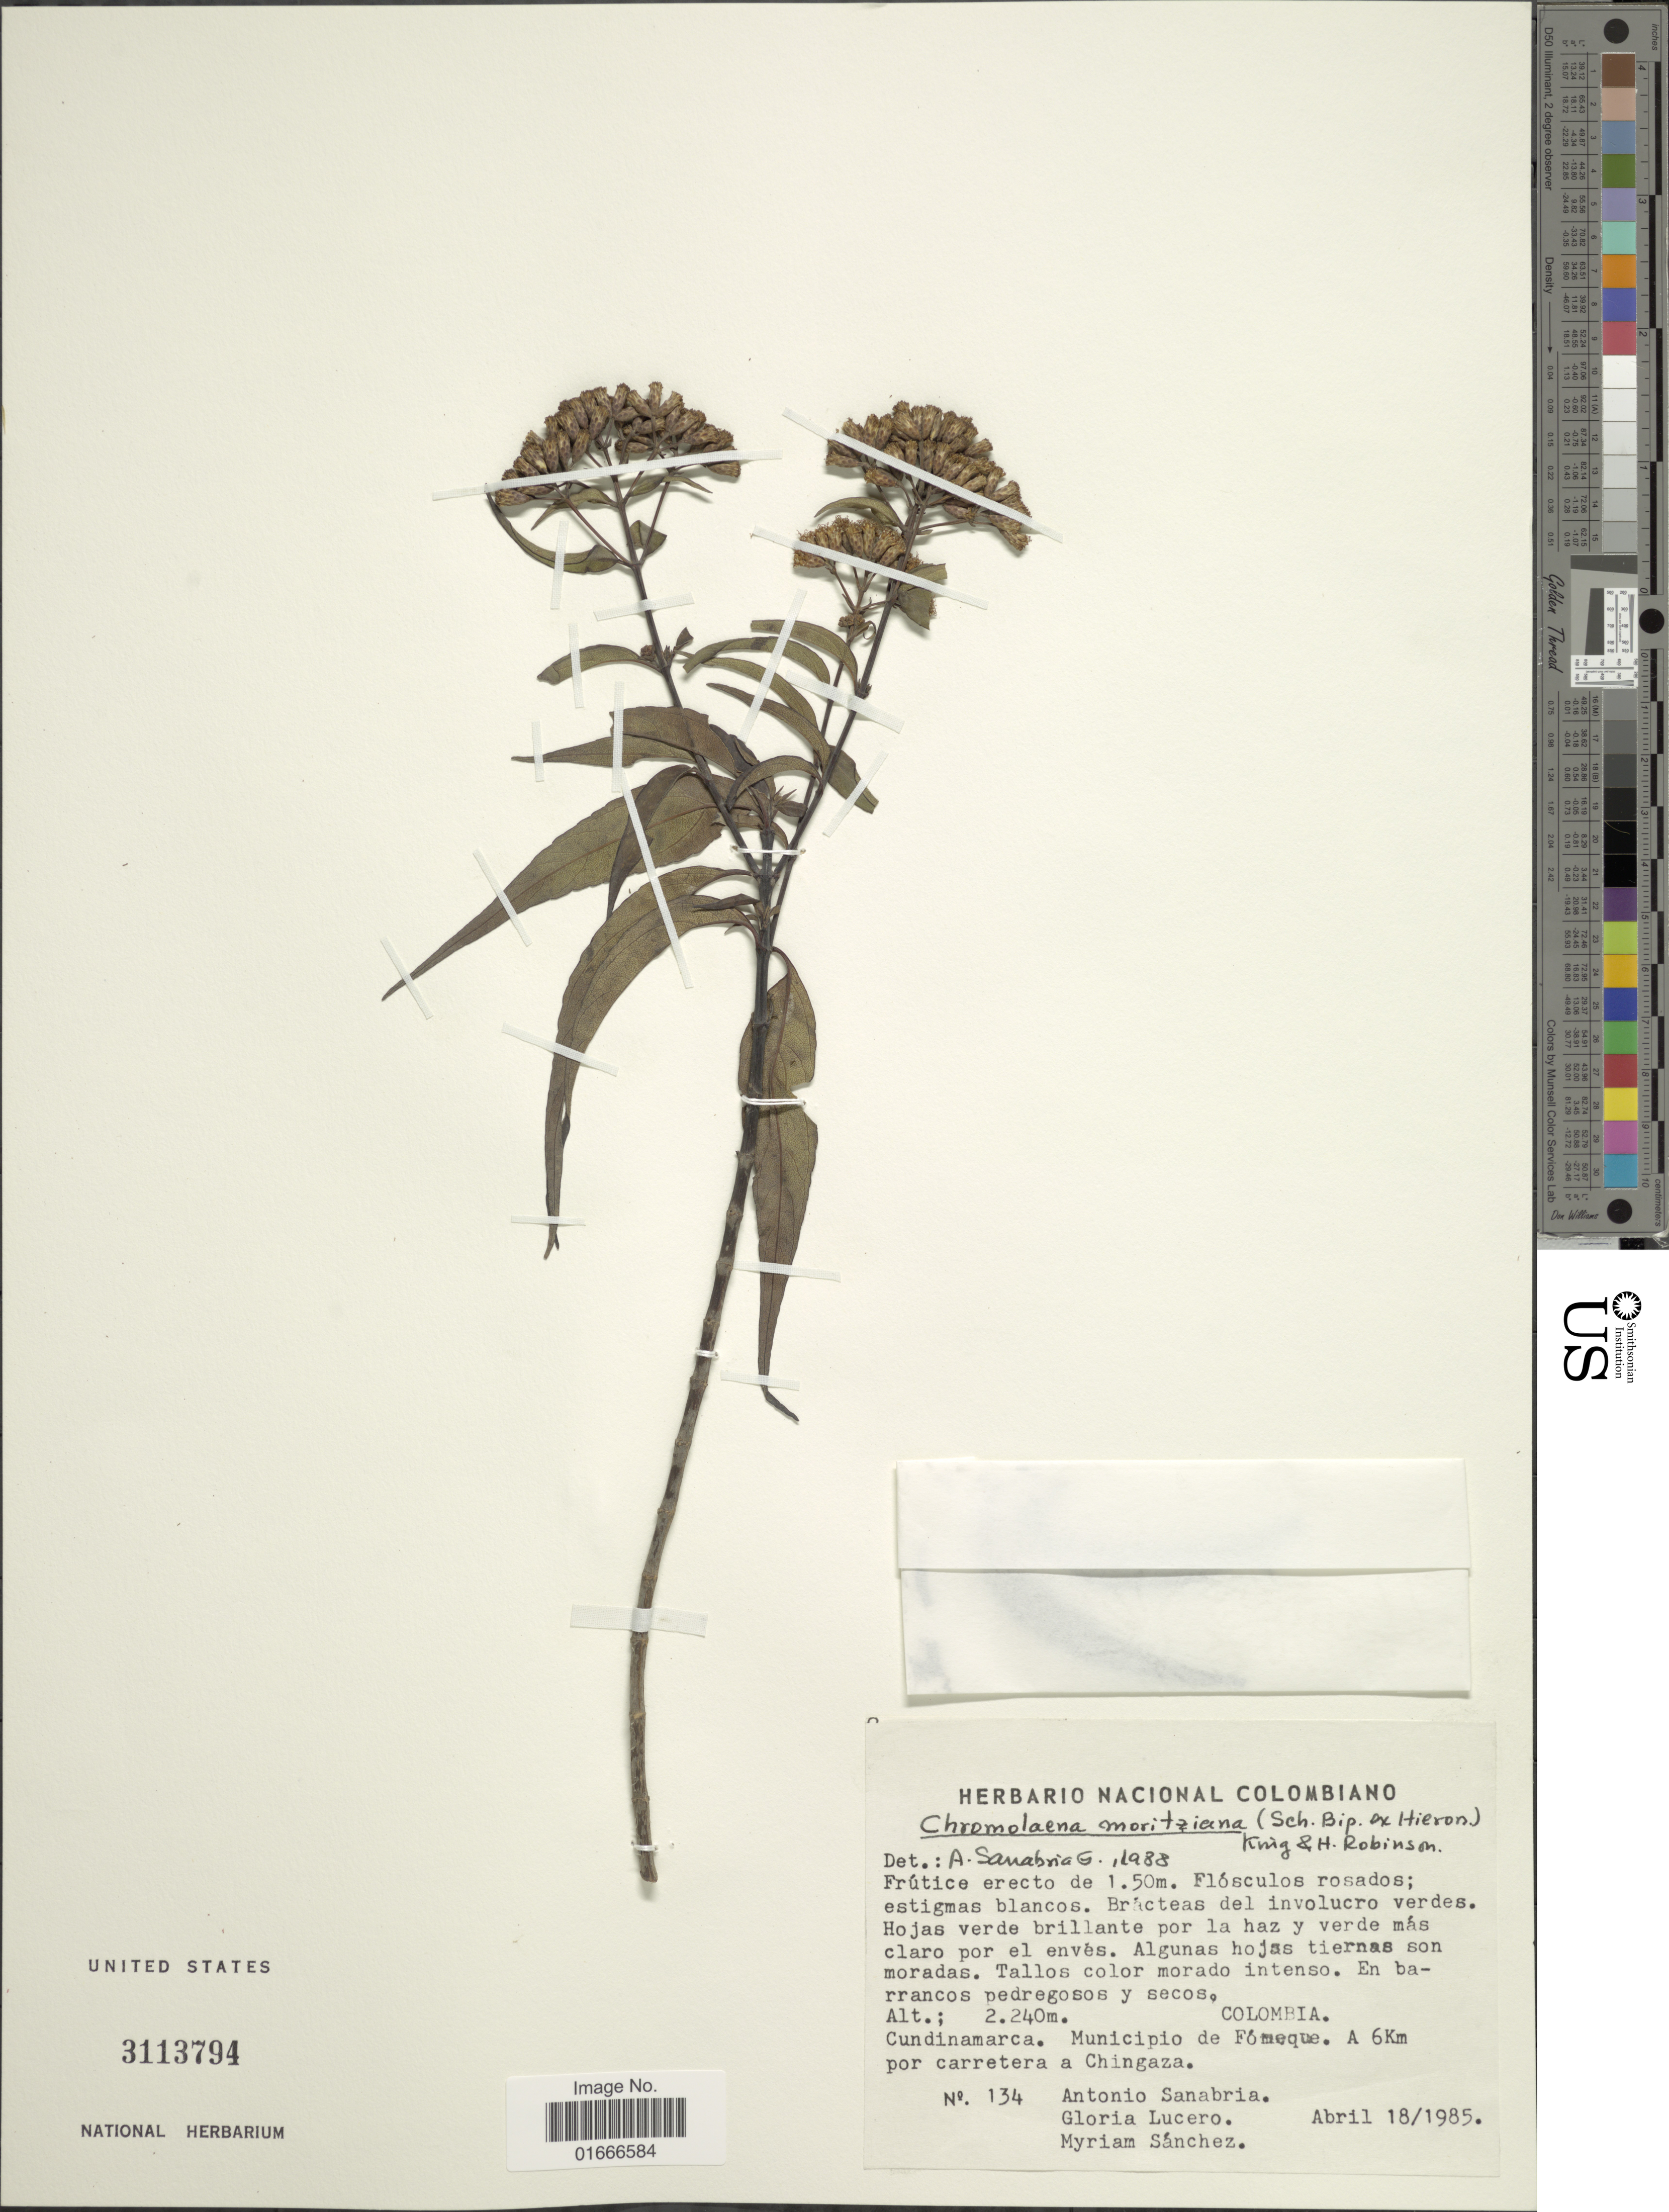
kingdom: Plantae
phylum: Tracheophyta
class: Magnoliopsida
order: Asterales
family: Asteraceae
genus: Chromolaena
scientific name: Chromolaena moritziana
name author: (Sch. Bip.) R.M. King & H. Rob.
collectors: A. Sanabria G., G. Lucero & M. Sánchez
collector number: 134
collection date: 1985-04-18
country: Colombia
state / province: Cundinamarca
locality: Municipio de Fomeque, a 6 km por carretera a Chingaza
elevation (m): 2240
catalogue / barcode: US 3113794